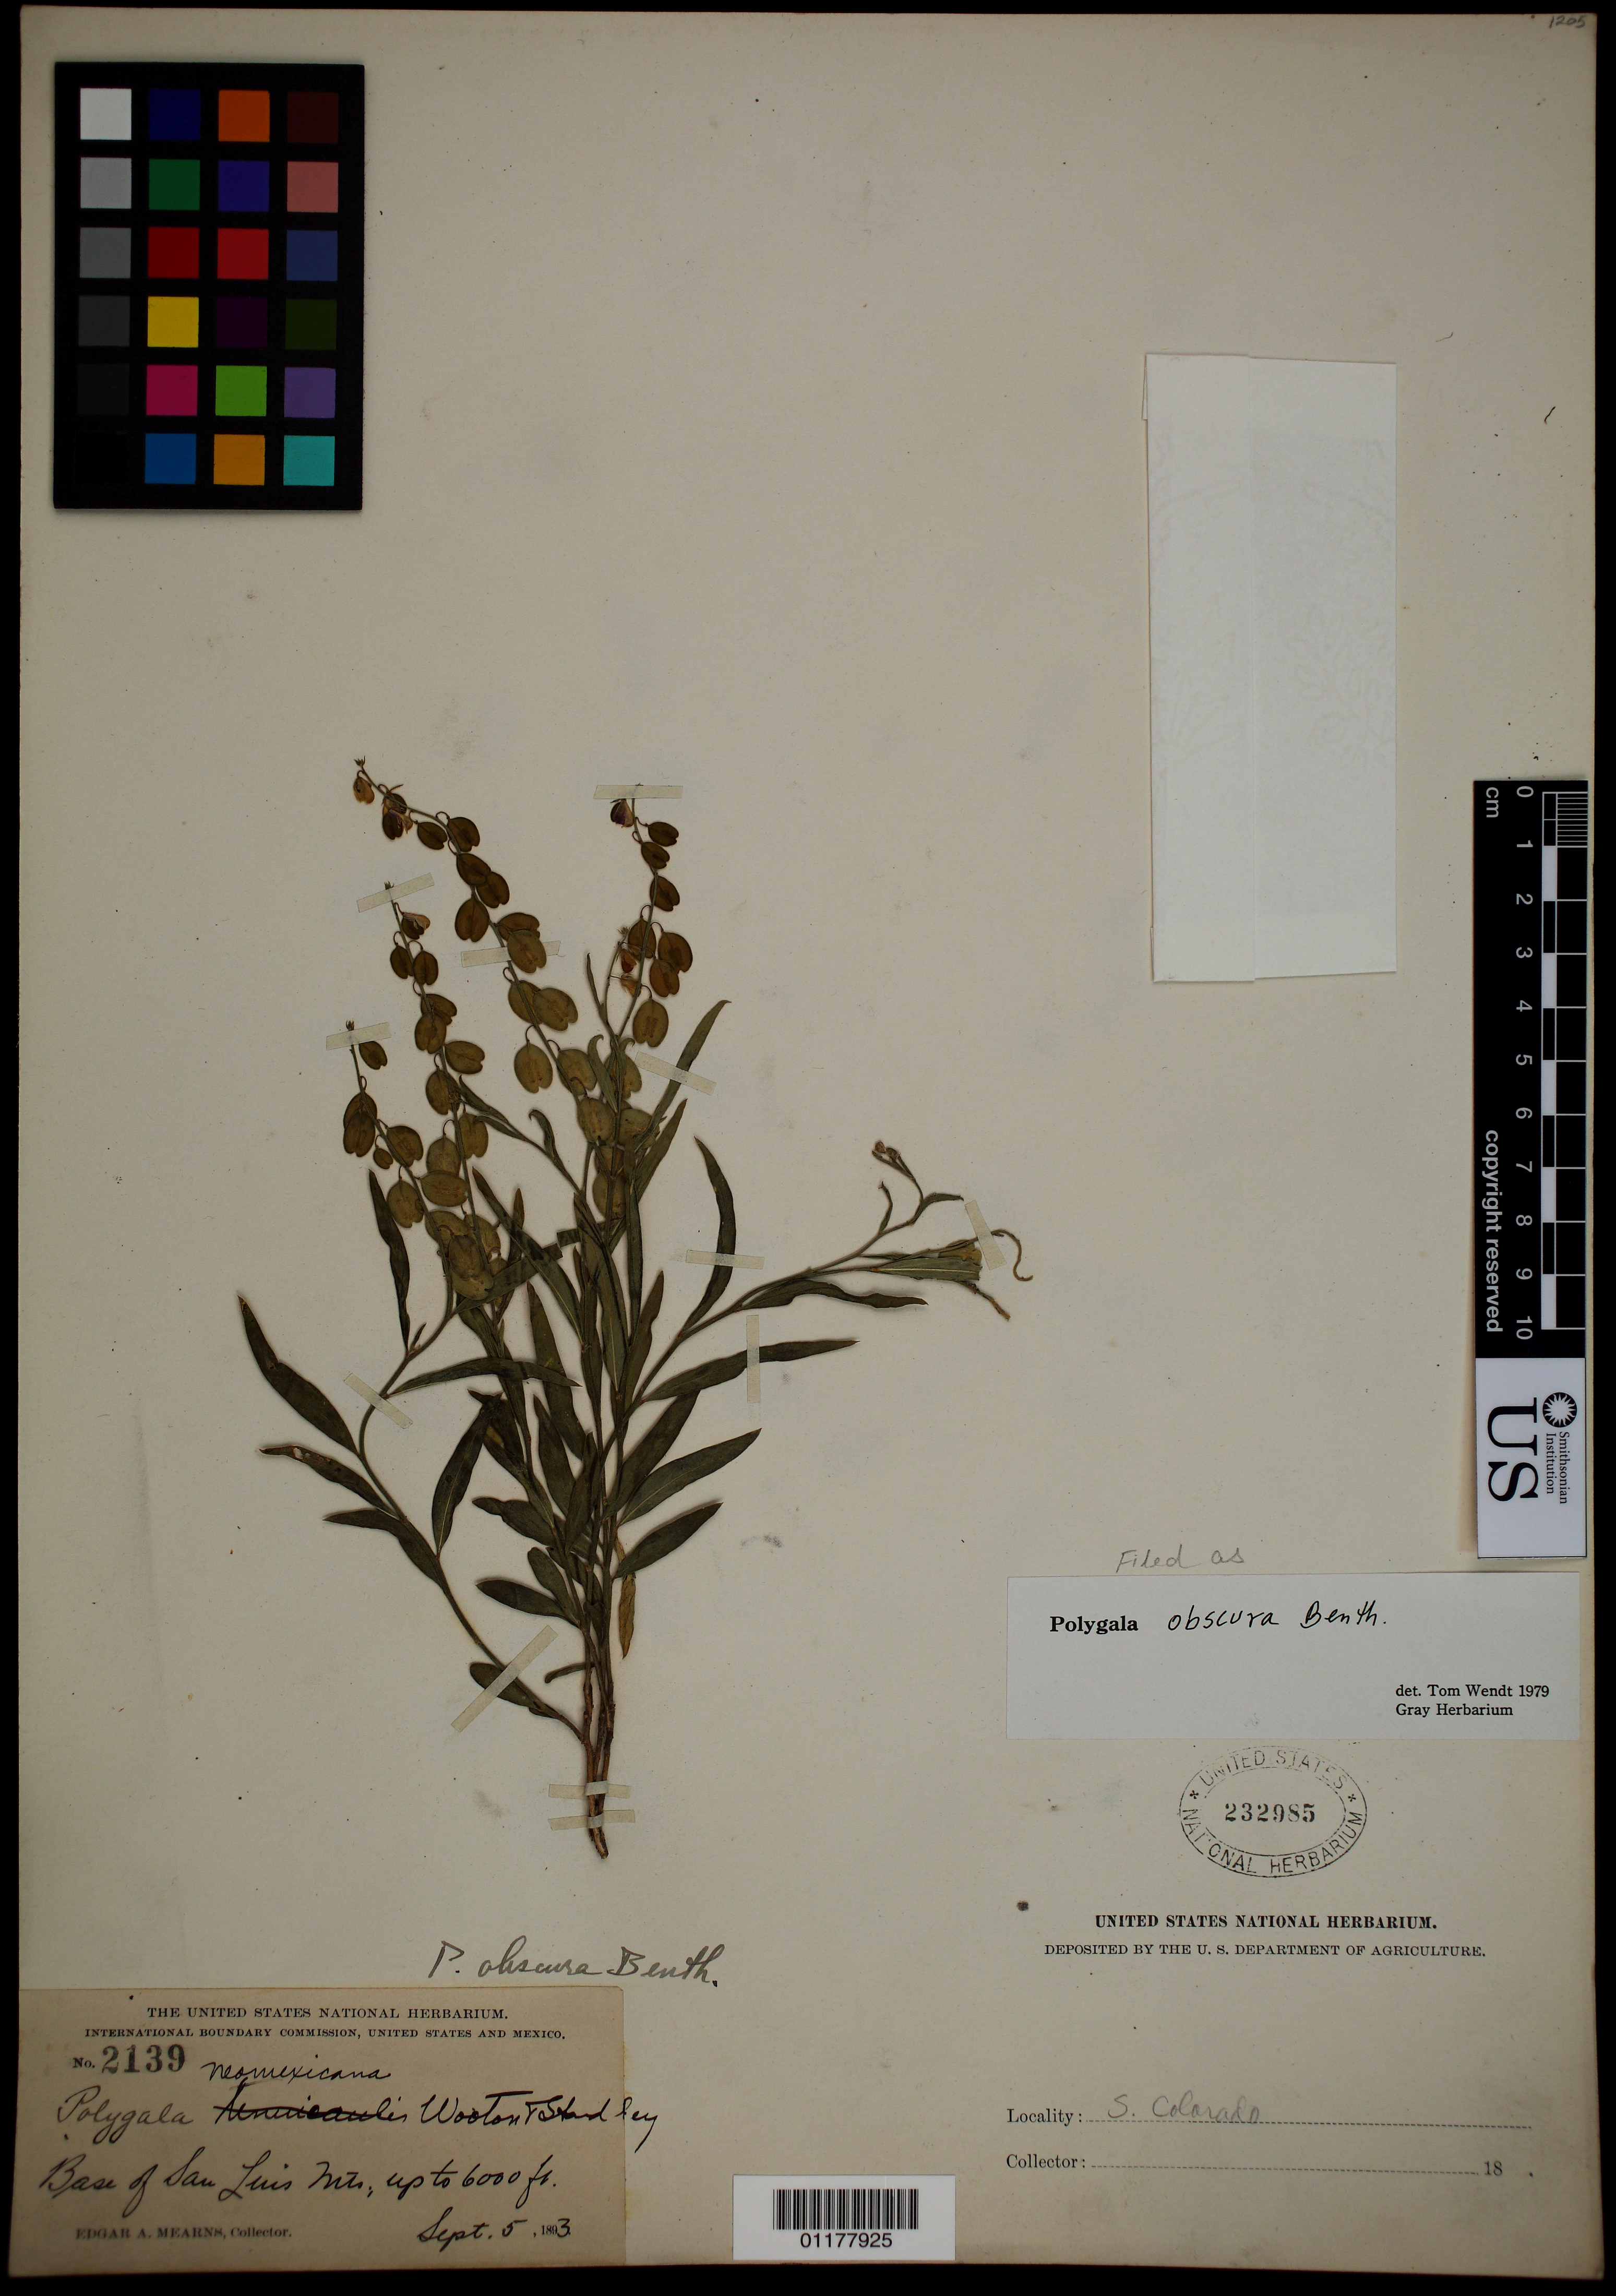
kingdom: Plantae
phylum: Tracheophyta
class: Magnoliopsida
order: Fabales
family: Polygalaceae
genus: Hebecarpa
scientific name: Hebecarpa obscura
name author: (Benth.) J.R. Abbott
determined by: Strong, Mark T., (BOT), Smithsonian Institution - National Museum of Natural History (UNITED STATES)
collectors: E. A. Mearns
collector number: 2139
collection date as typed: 05 Sep 1893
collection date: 1893-09-05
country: United States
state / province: New Mexico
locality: Base of San Luis Mts.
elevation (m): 1829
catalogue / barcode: US 232985